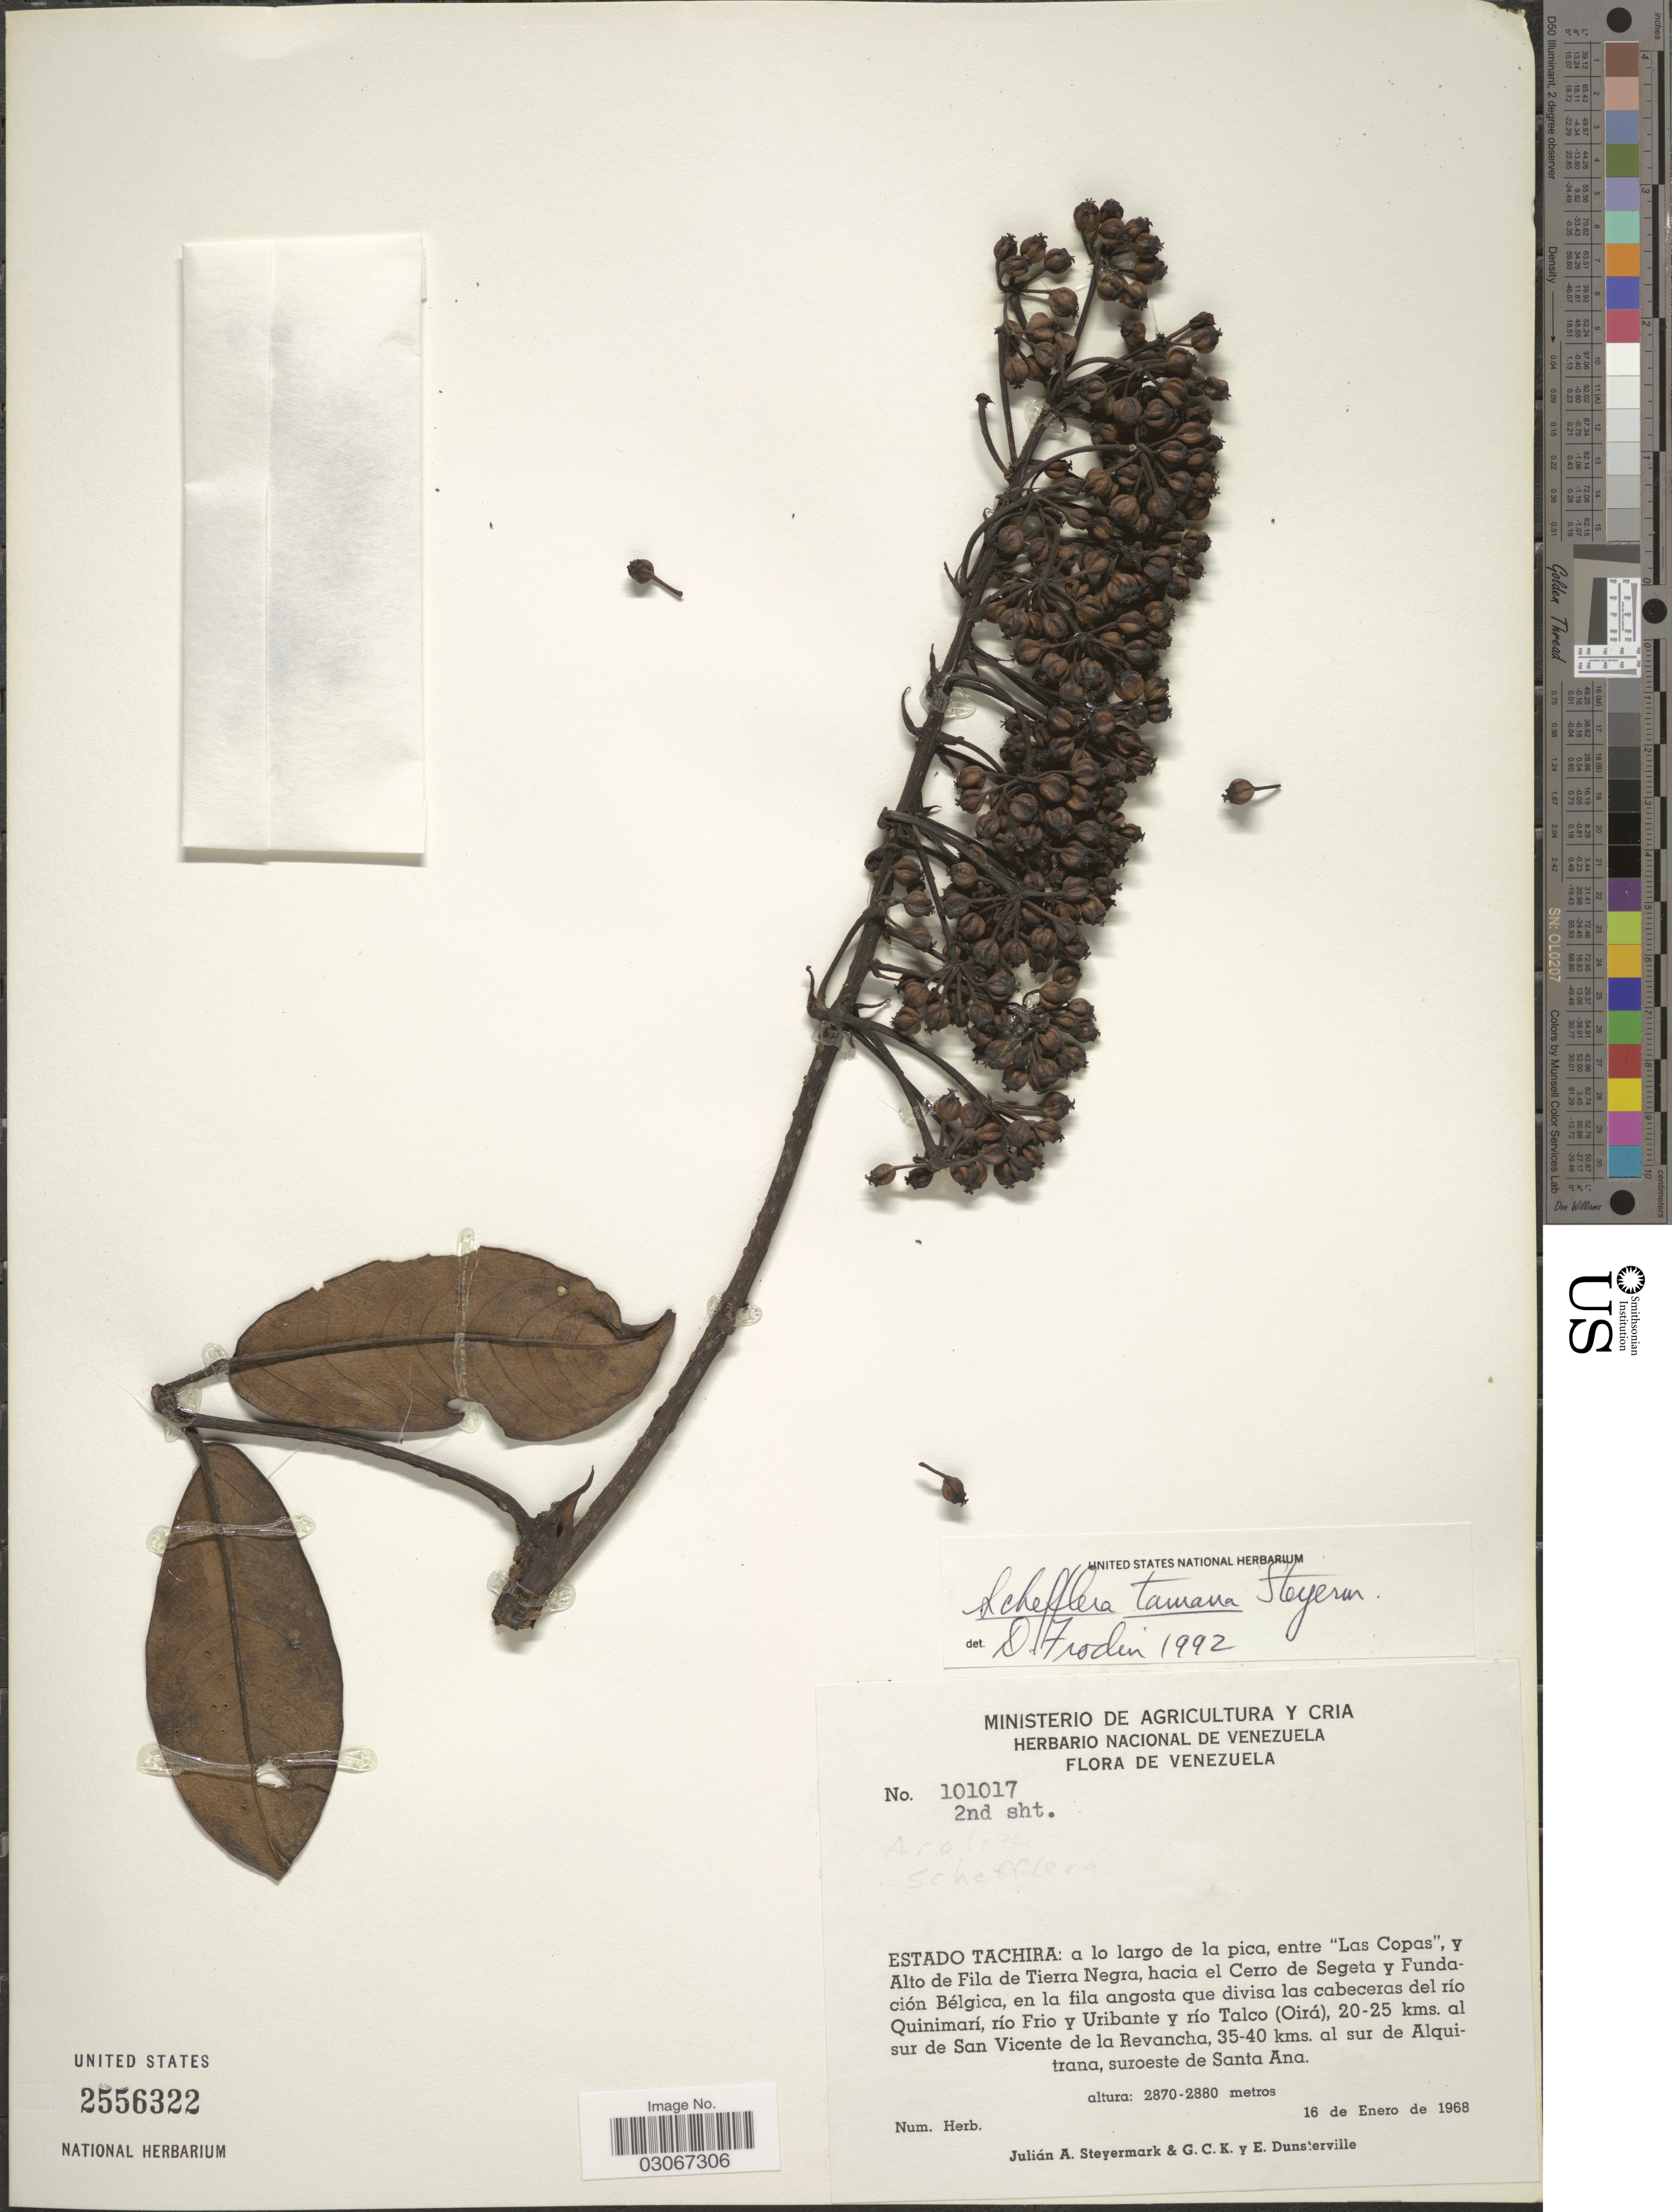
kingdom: Plantae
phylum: Tracheophyta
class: Magnoliopsida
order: Apiales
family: Araliaceae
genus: Schefflera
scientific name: Schefflera tamana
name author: Steyerm.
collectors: J. Steyermark, G. C. K. Dunsterville & E. Dunsterville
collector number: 101017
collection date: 1968-01-16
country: Venezuela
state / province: Tachira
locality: A lo largo de la pica, entre "Las Copas", y Alto de Fila de Tierra Negra, hacia el Cerro de Segeta y Fundación Bélgica, en la fila angosta que divisa las cabeceras del río Quinimarí, río Frio of Uribante y río Talco (Oirá), 20-25 kms. al sur de San Vicente de las Revancha, 35-40 kms. al sur de Alquitrana, suroeste de Santa Ana.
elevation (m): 2870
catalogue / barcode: US 2556322